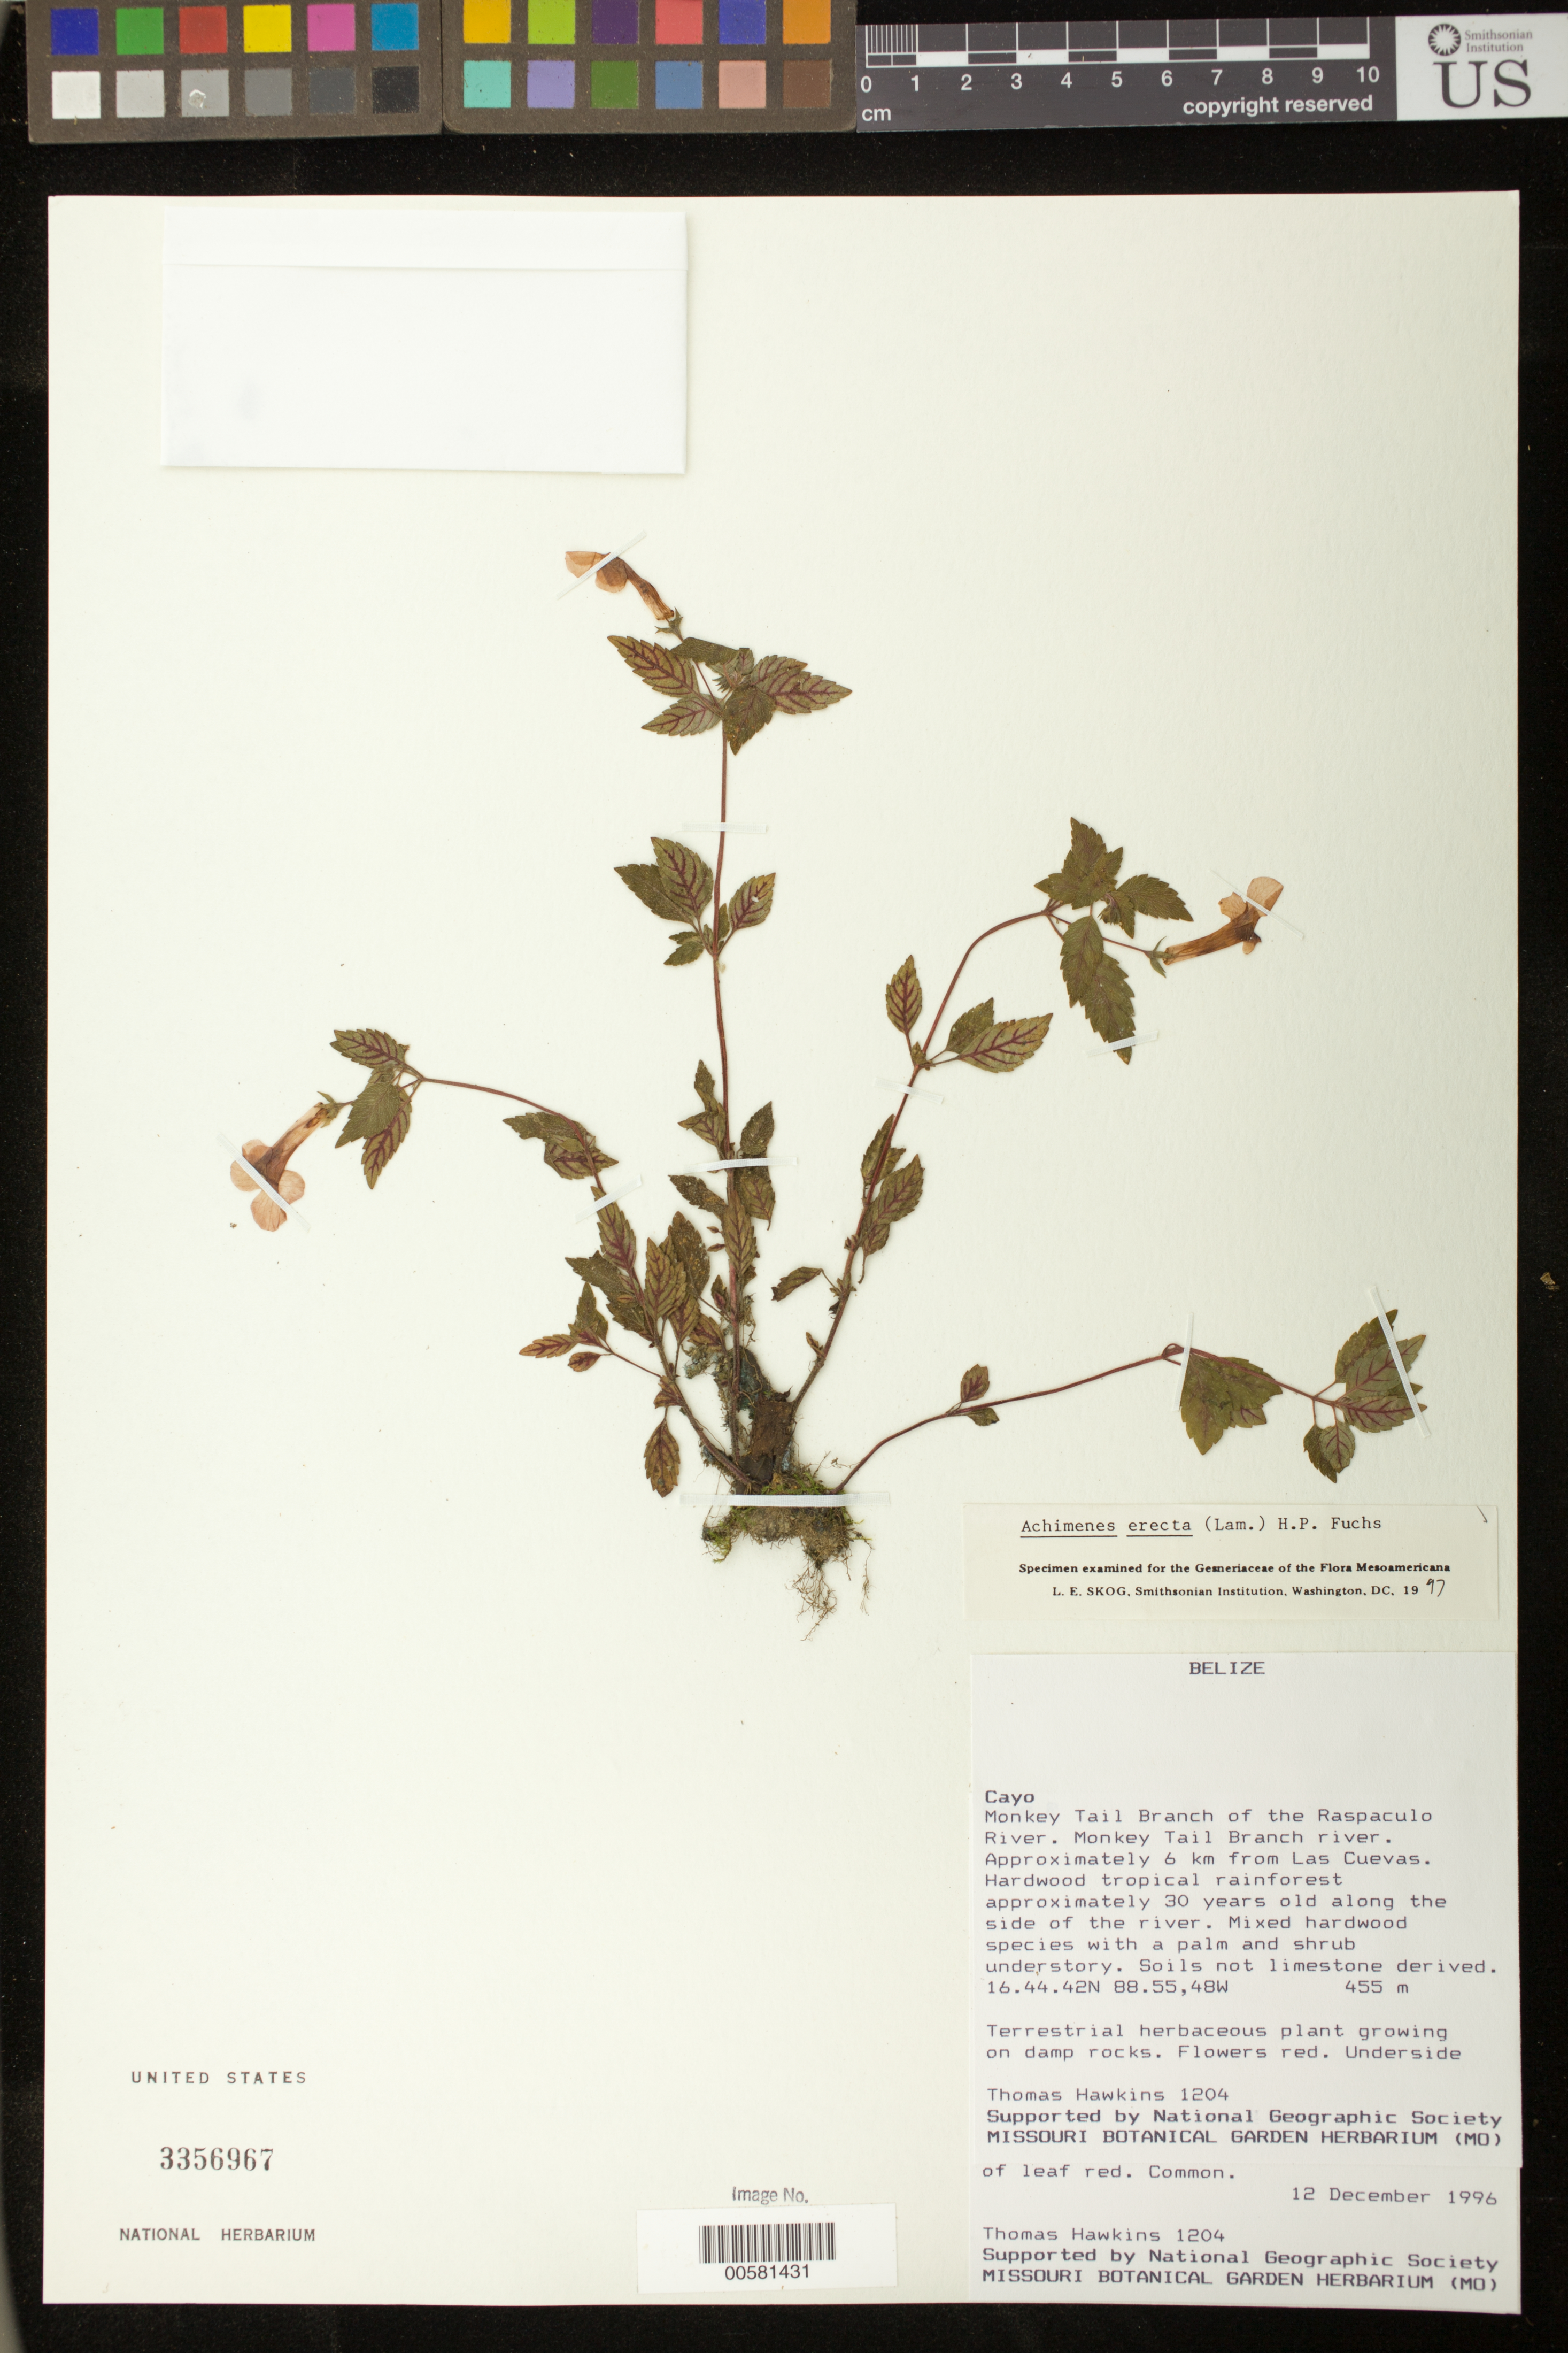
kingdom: Plantae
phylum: Tracheophyta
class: Magnoliopsida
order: Lamiales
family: Gesneriaceae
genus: Achimenes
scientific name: Achimenes erecta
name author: (Lam.) H.P. Fuchs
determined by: Skog, Laurence E.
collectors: T. Hawkins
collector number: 1204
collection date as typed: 12 Dec 1996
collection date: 1996-12-12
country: Belize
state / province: Cayo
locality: Monkey Tail Branch of the Raspaculo River; Monkey Tail Branch river; approximately 6 km from Las Cuevas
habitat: Hardwood tropical rainforest approximately 30 years old along the side of the river. . .soils not limestone derived; growing on damp rocks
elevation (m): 455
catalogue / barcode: US 3356967